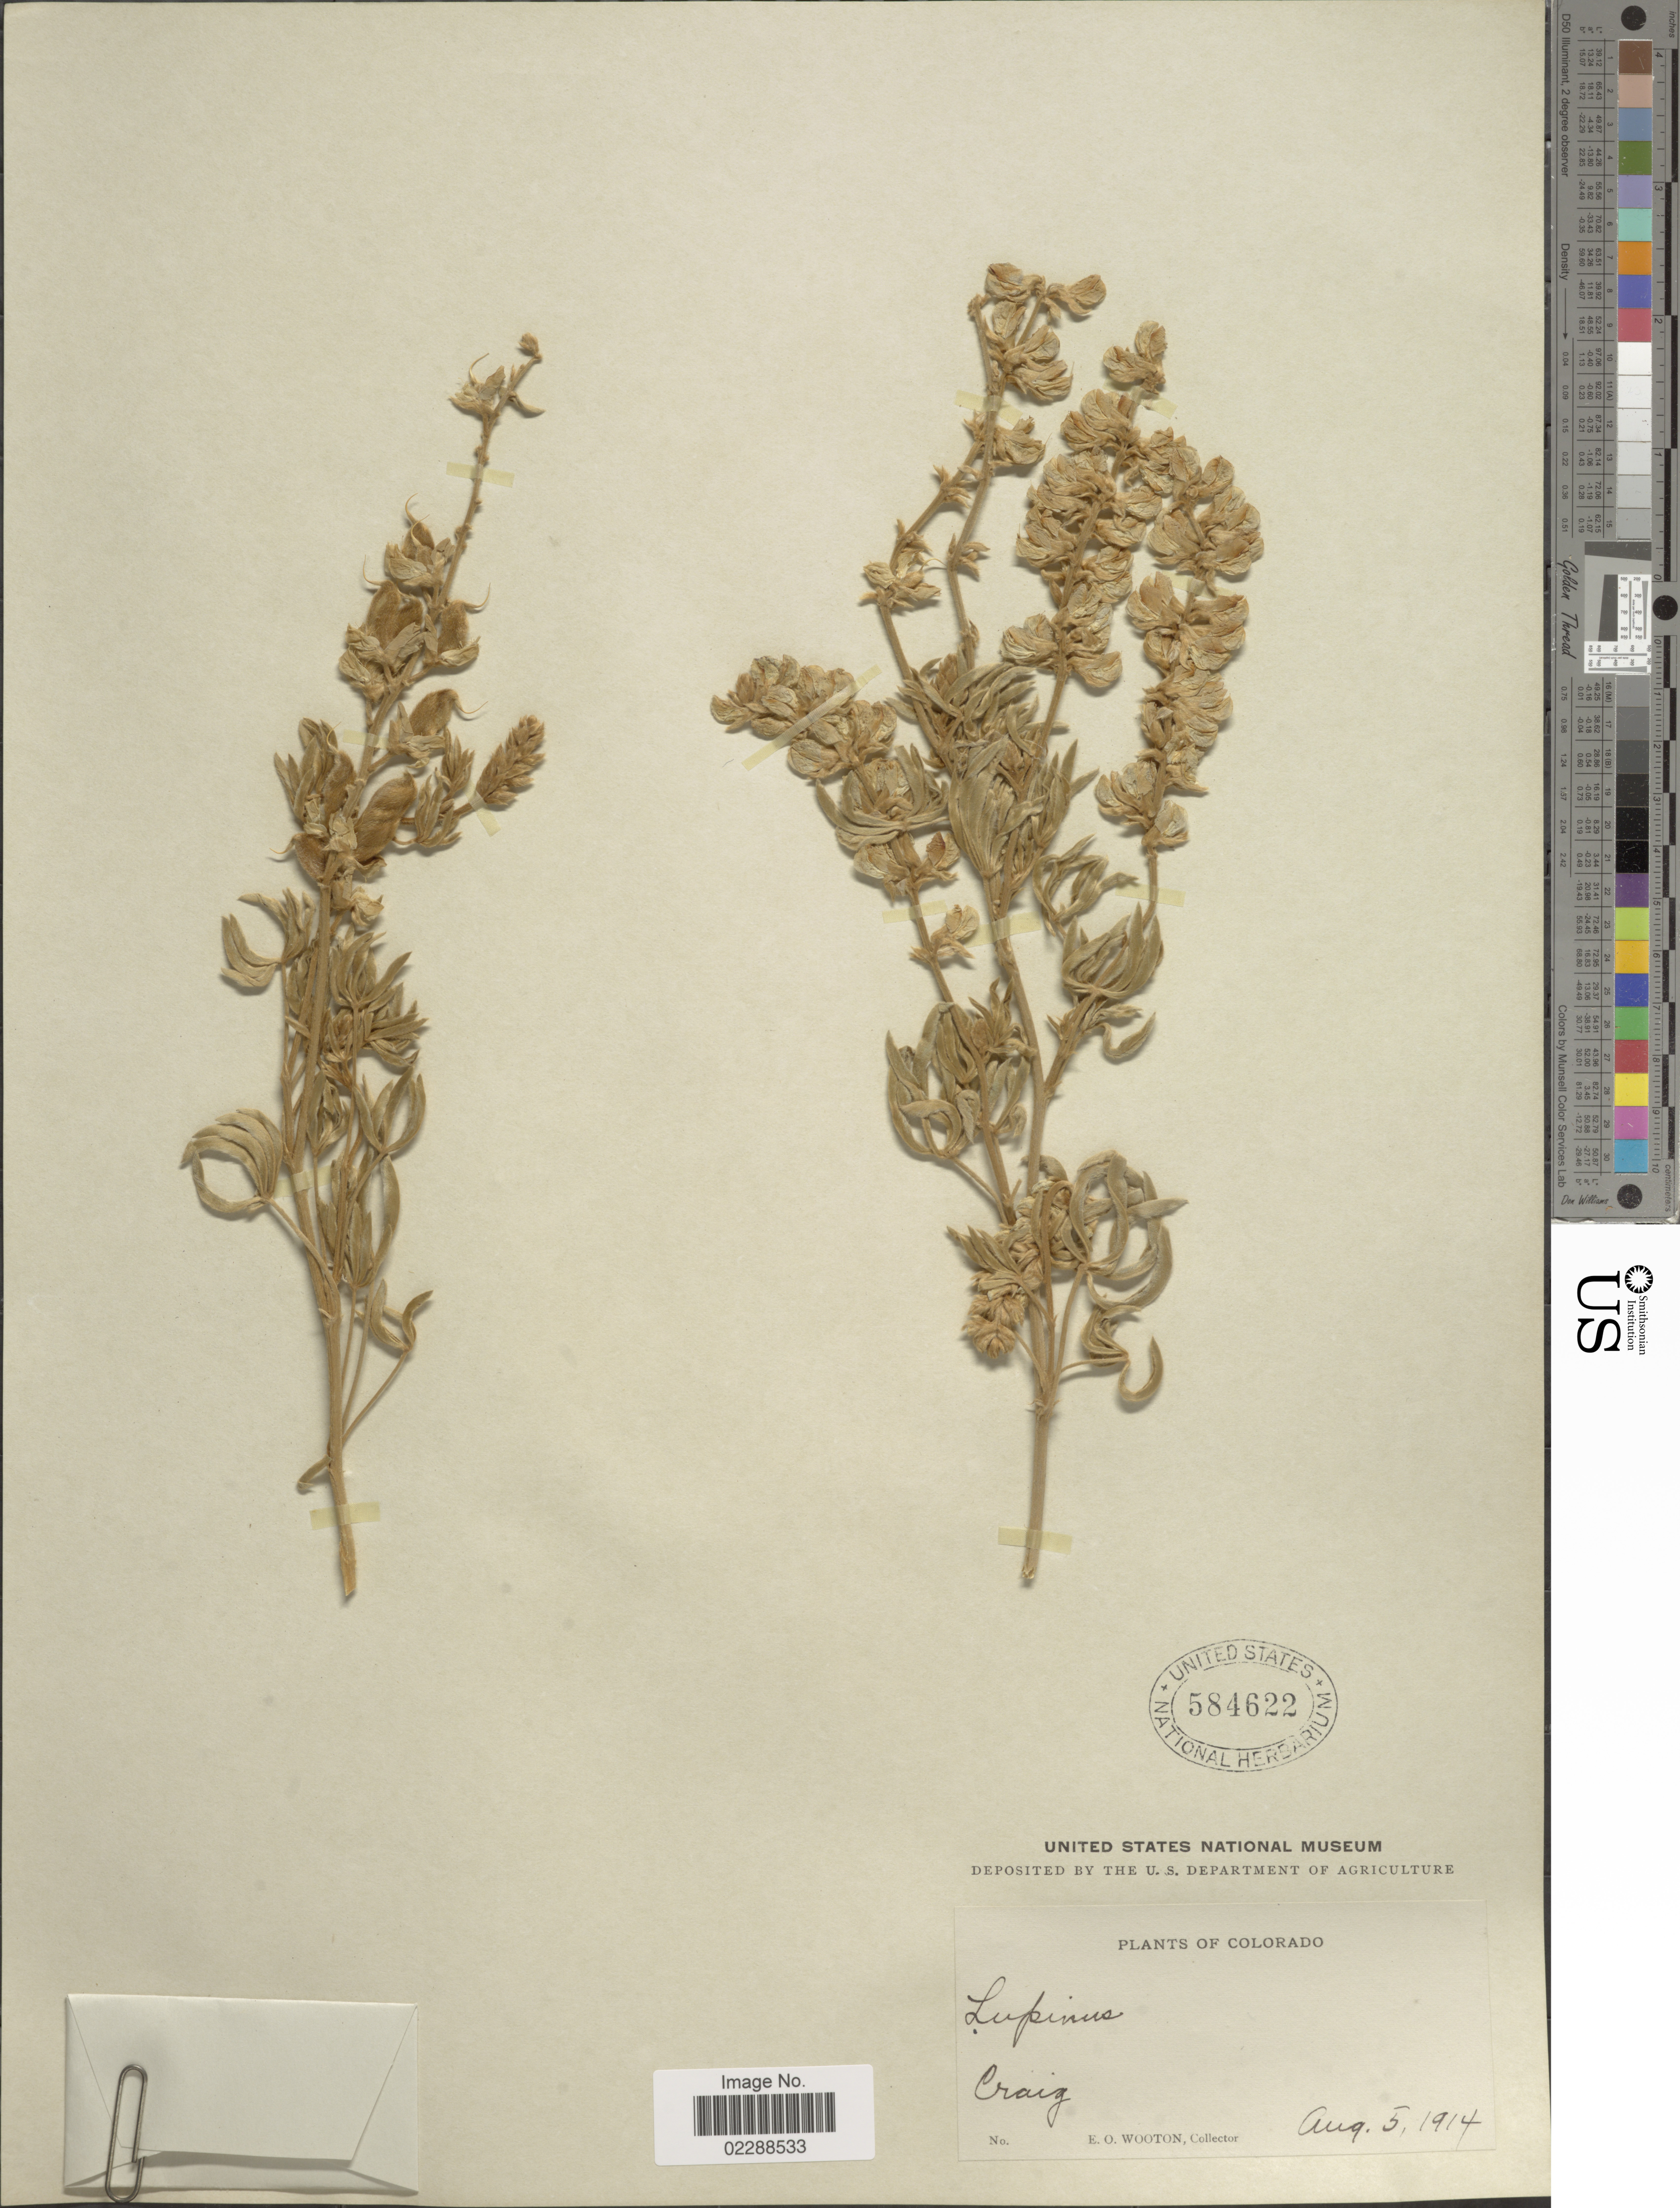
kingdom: Plantae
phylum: Tracheophyta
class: Magnoliopsida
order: Fabales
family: Fabaceae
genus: Lupinus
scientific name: Lupinus sp.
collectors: E. O. Wooton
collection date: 1914-08-05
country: United States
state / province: Colorado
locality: Craig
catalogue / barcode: US 584622